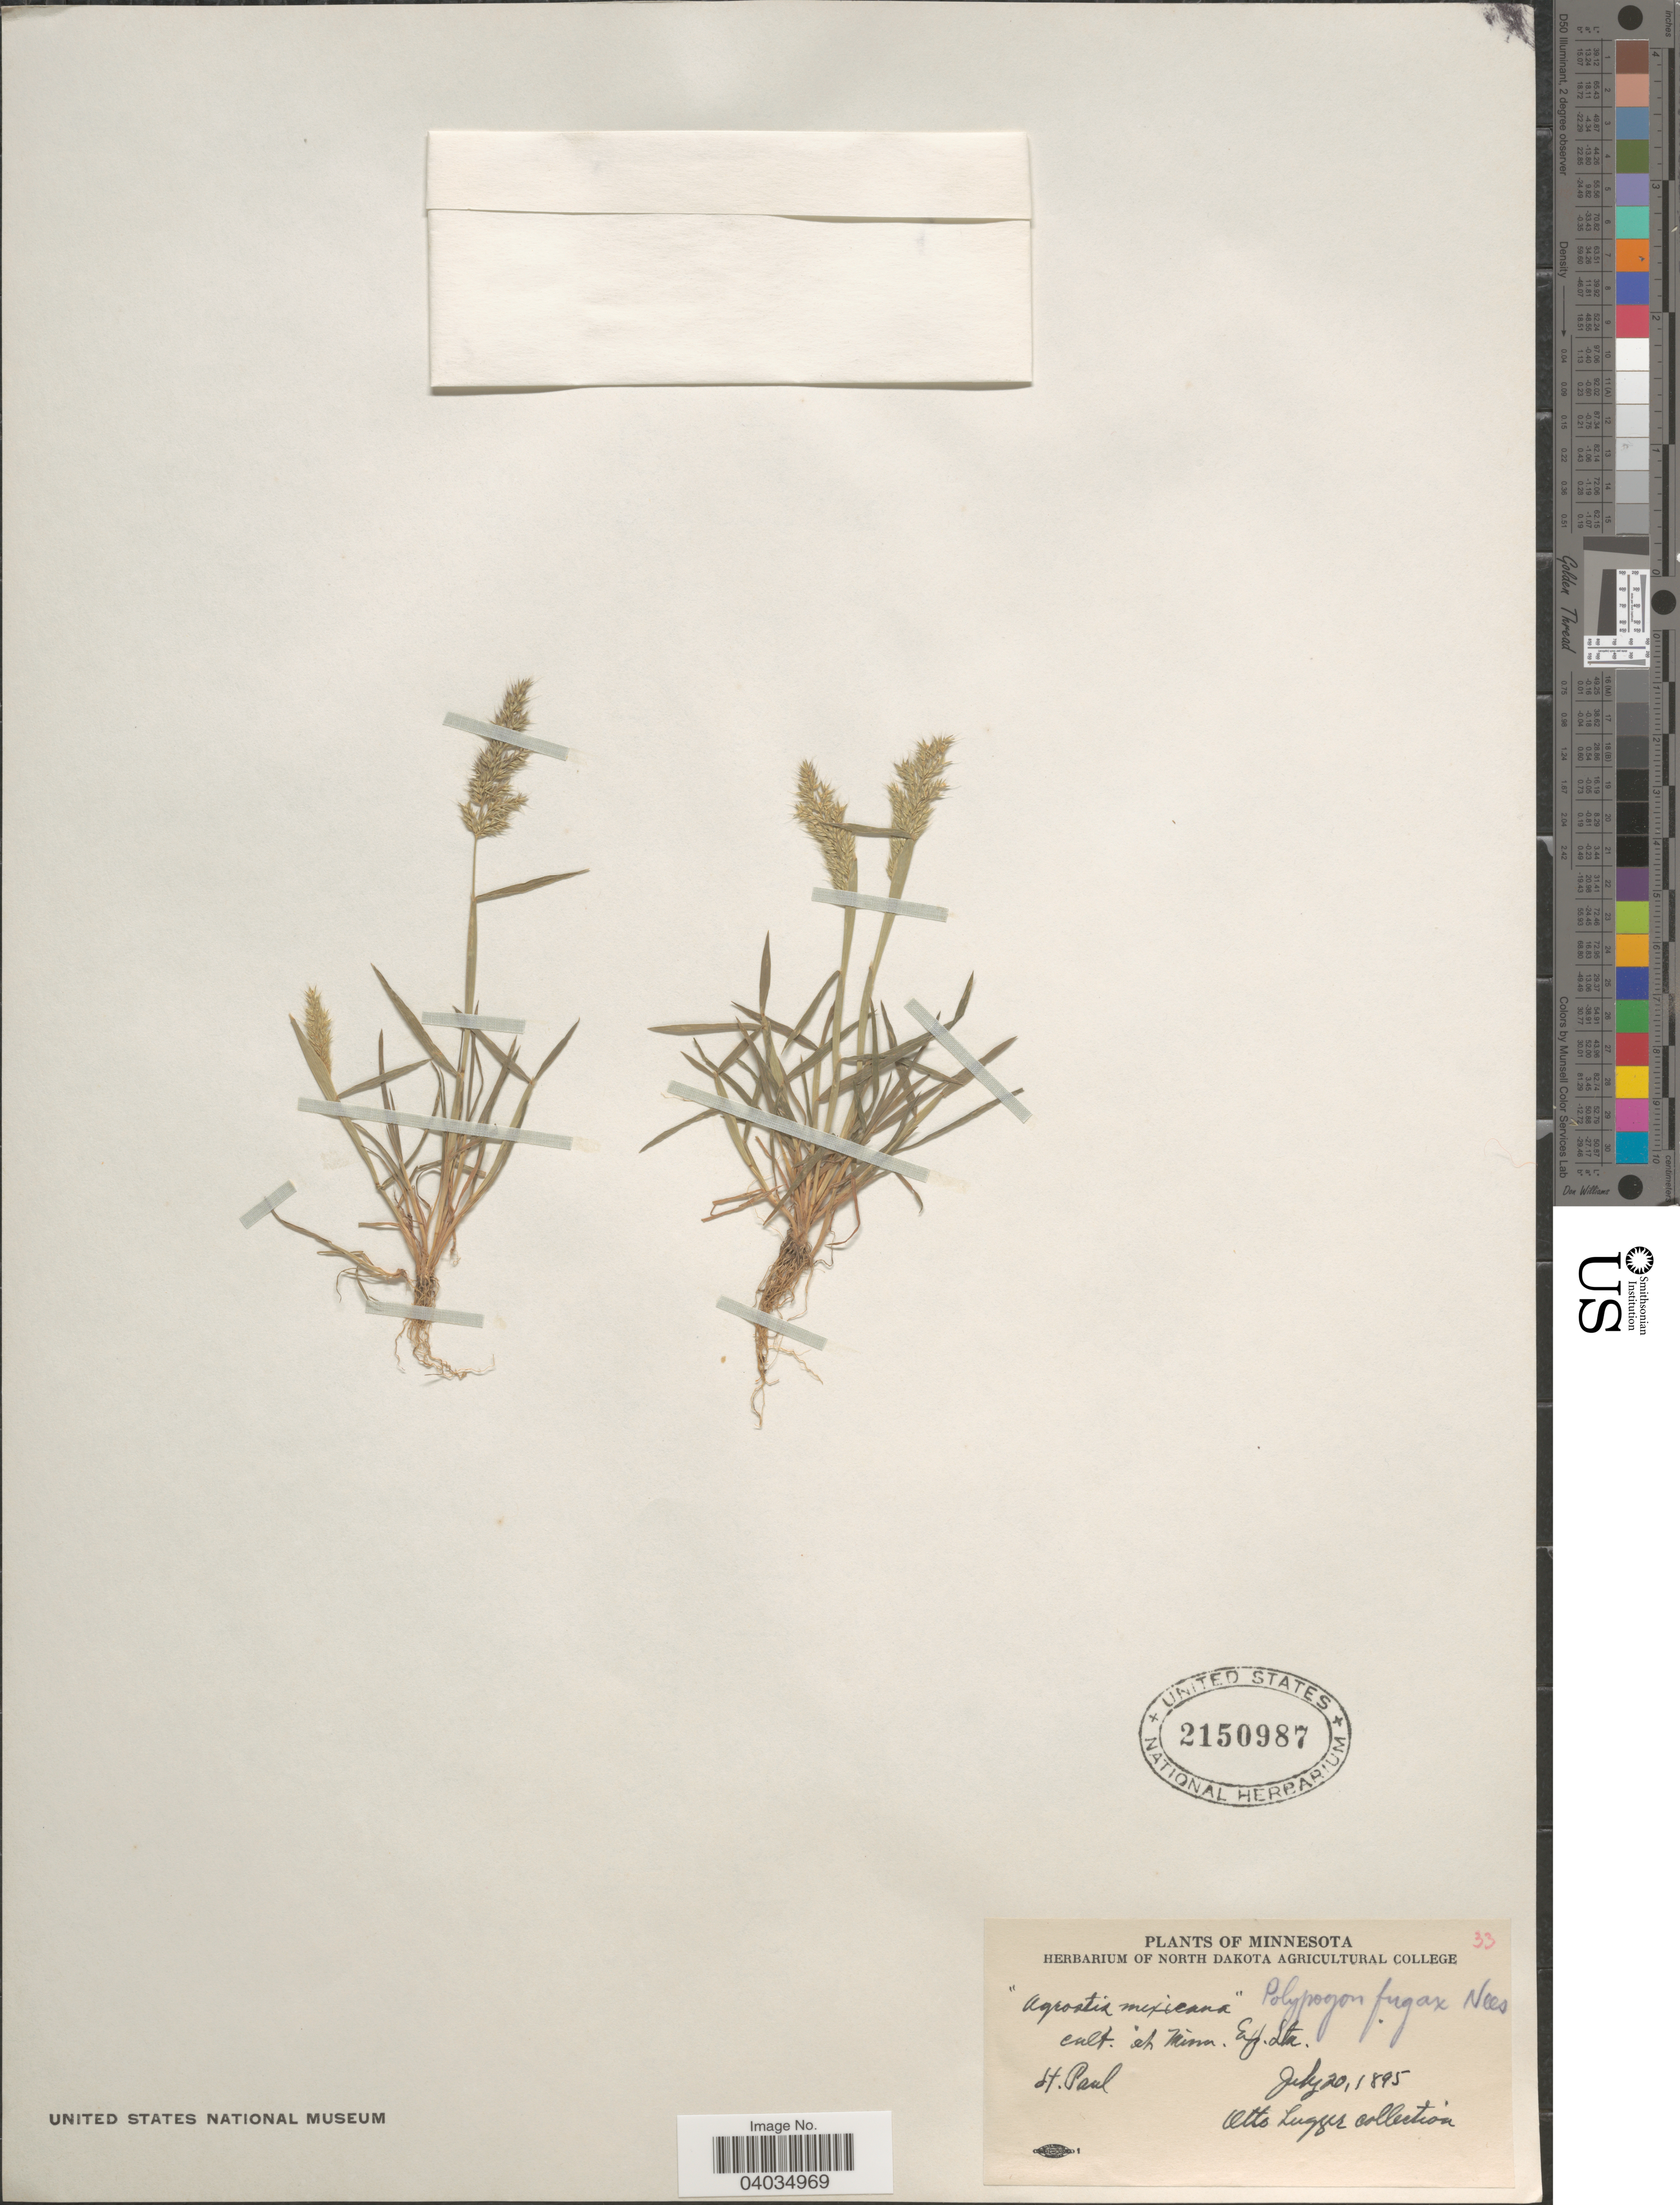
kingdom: Plantae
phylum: Tracheophyta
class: Liliopsida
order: Poales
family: Poaceae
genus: Polypogon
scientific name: Polypogon fugax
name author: Nees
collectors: O. Lugger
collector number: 33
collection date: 1895-07-20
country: United States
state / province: Minnesota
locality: In Minn. Exp. Sta. St. Paul.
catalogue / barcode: US 2150987